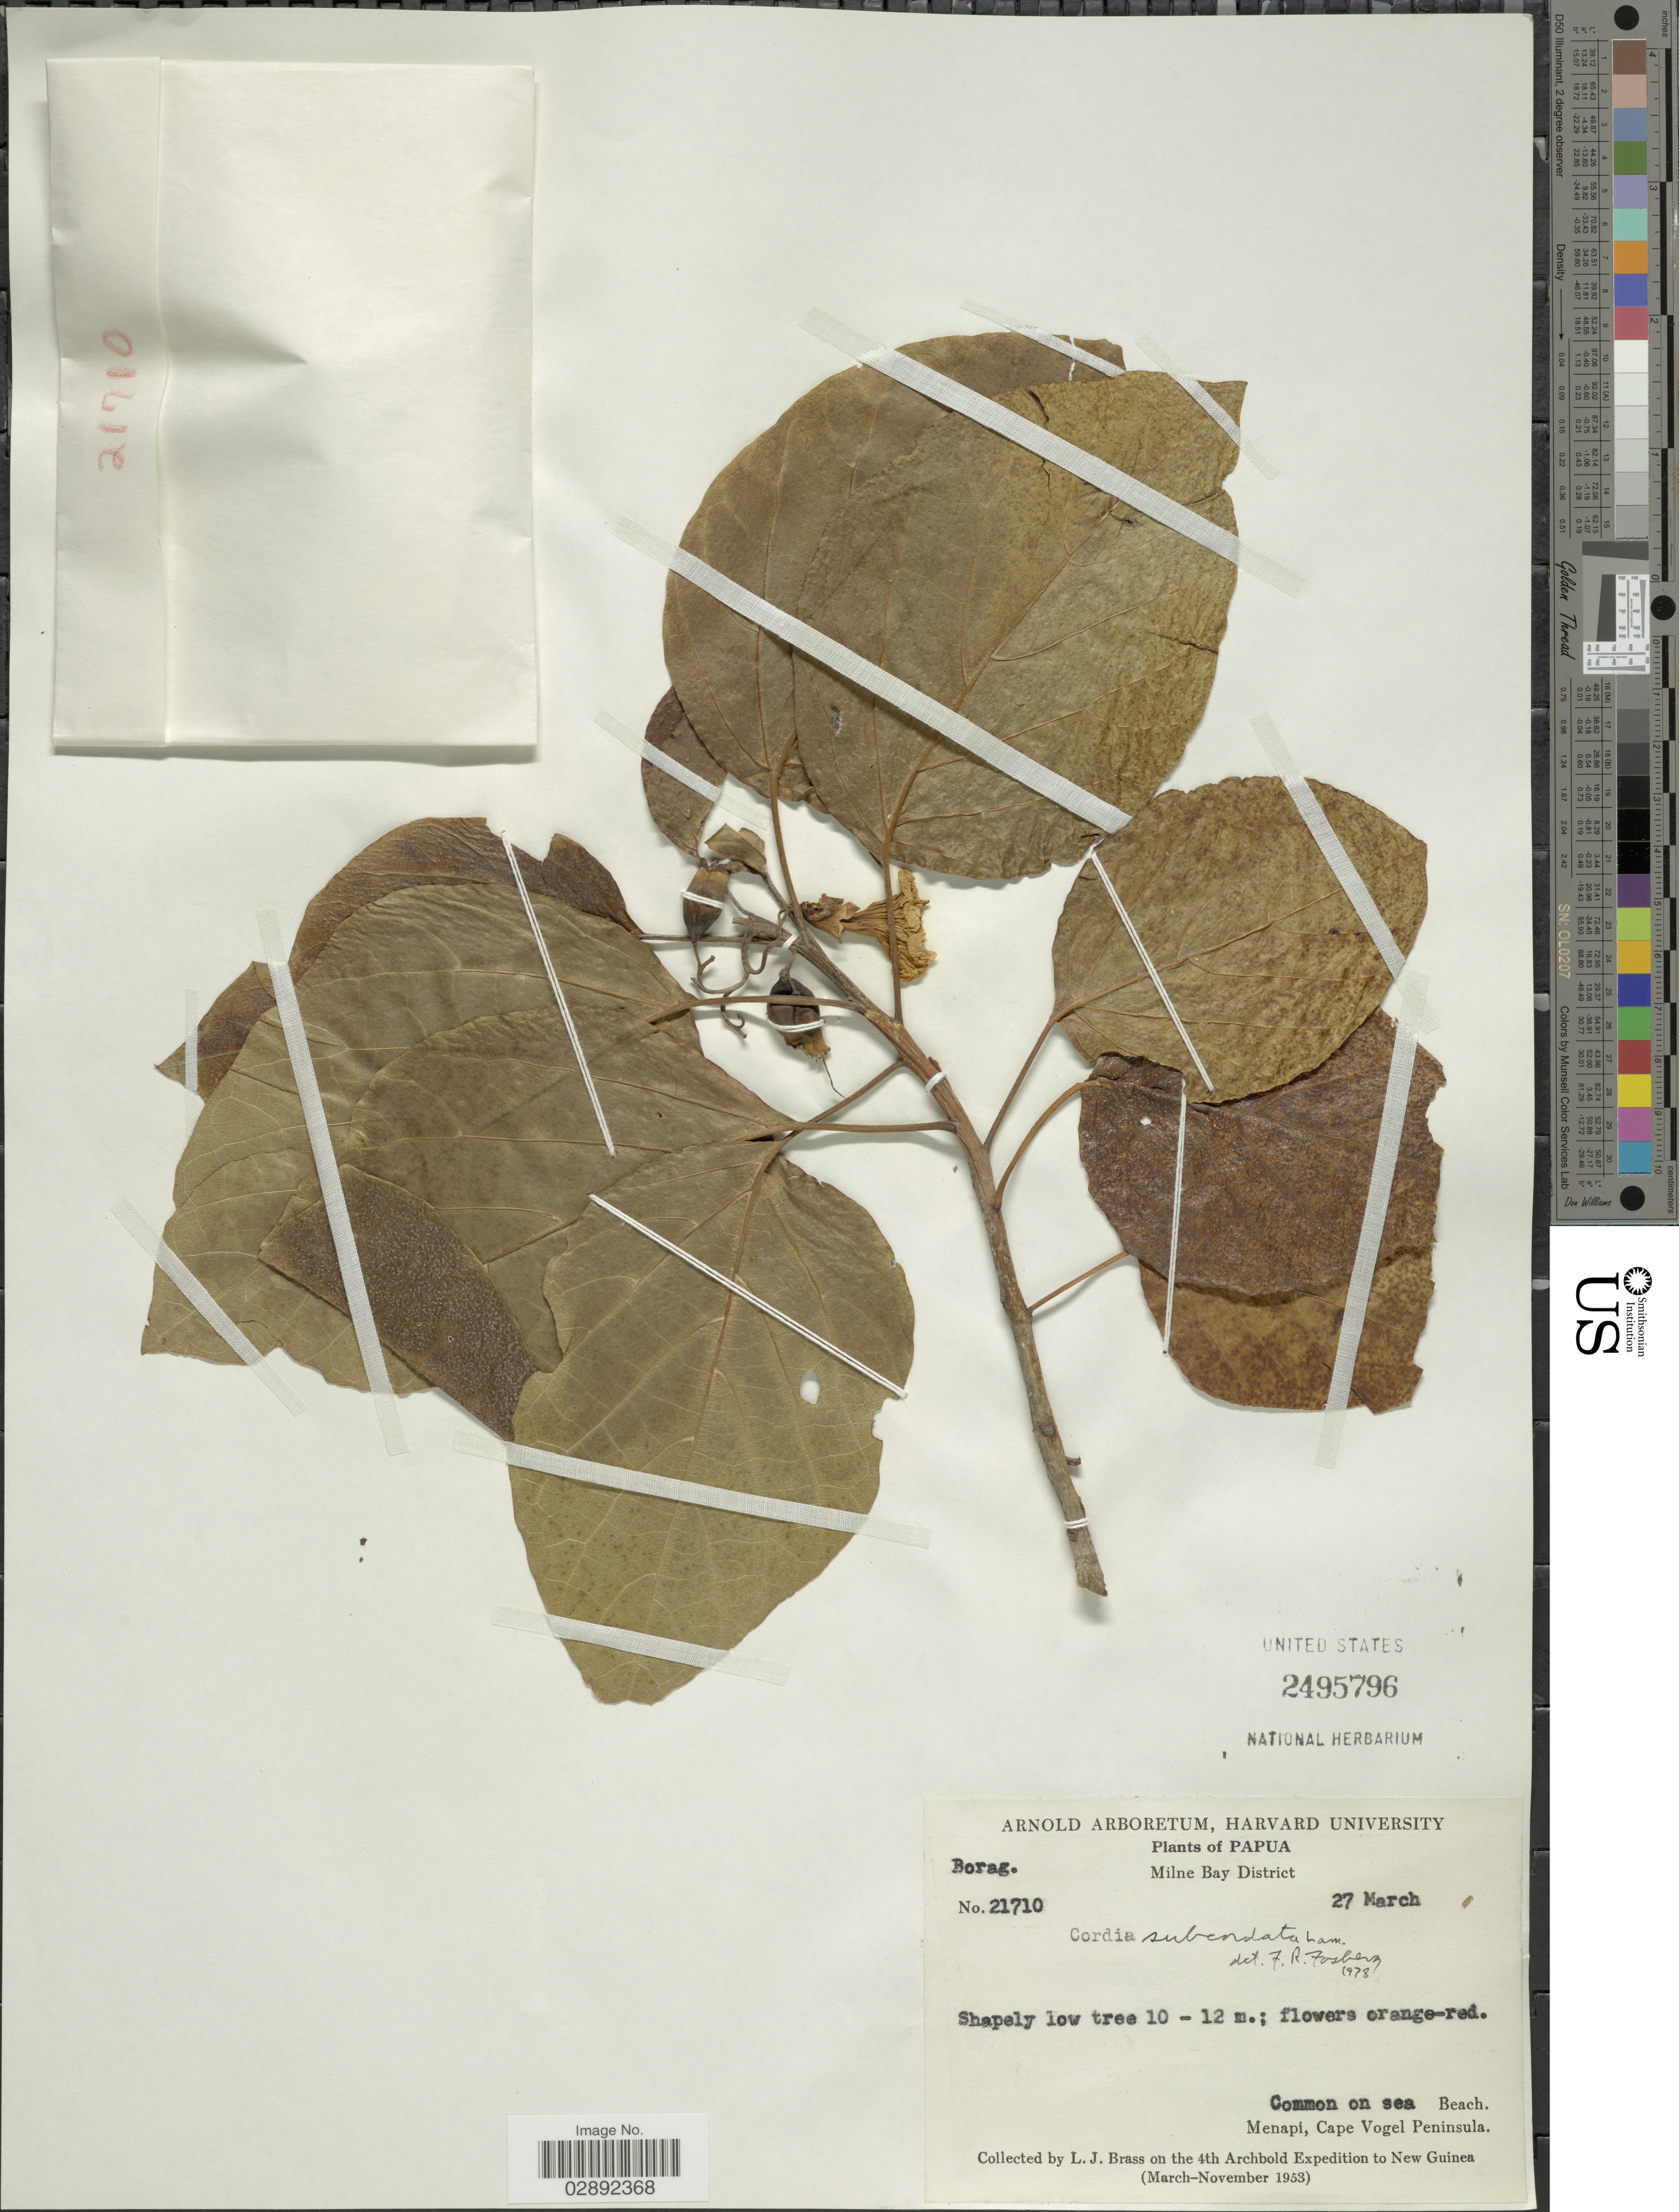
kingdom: Plantae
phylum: Tracheophyta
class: Magnoliopsida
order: Boraginales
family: Cordiaceae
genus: Cordia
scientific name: Cordia subcordata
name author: Lam.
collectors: L. J. Brass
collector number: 21710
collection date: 1953-03-27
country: Papua New Guinea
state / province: Milne Bay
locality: New Guinea. Common on sea Beach. Menapi, Cape Vogel Peninsula. Milne Bay District.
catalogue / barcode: US 2495796